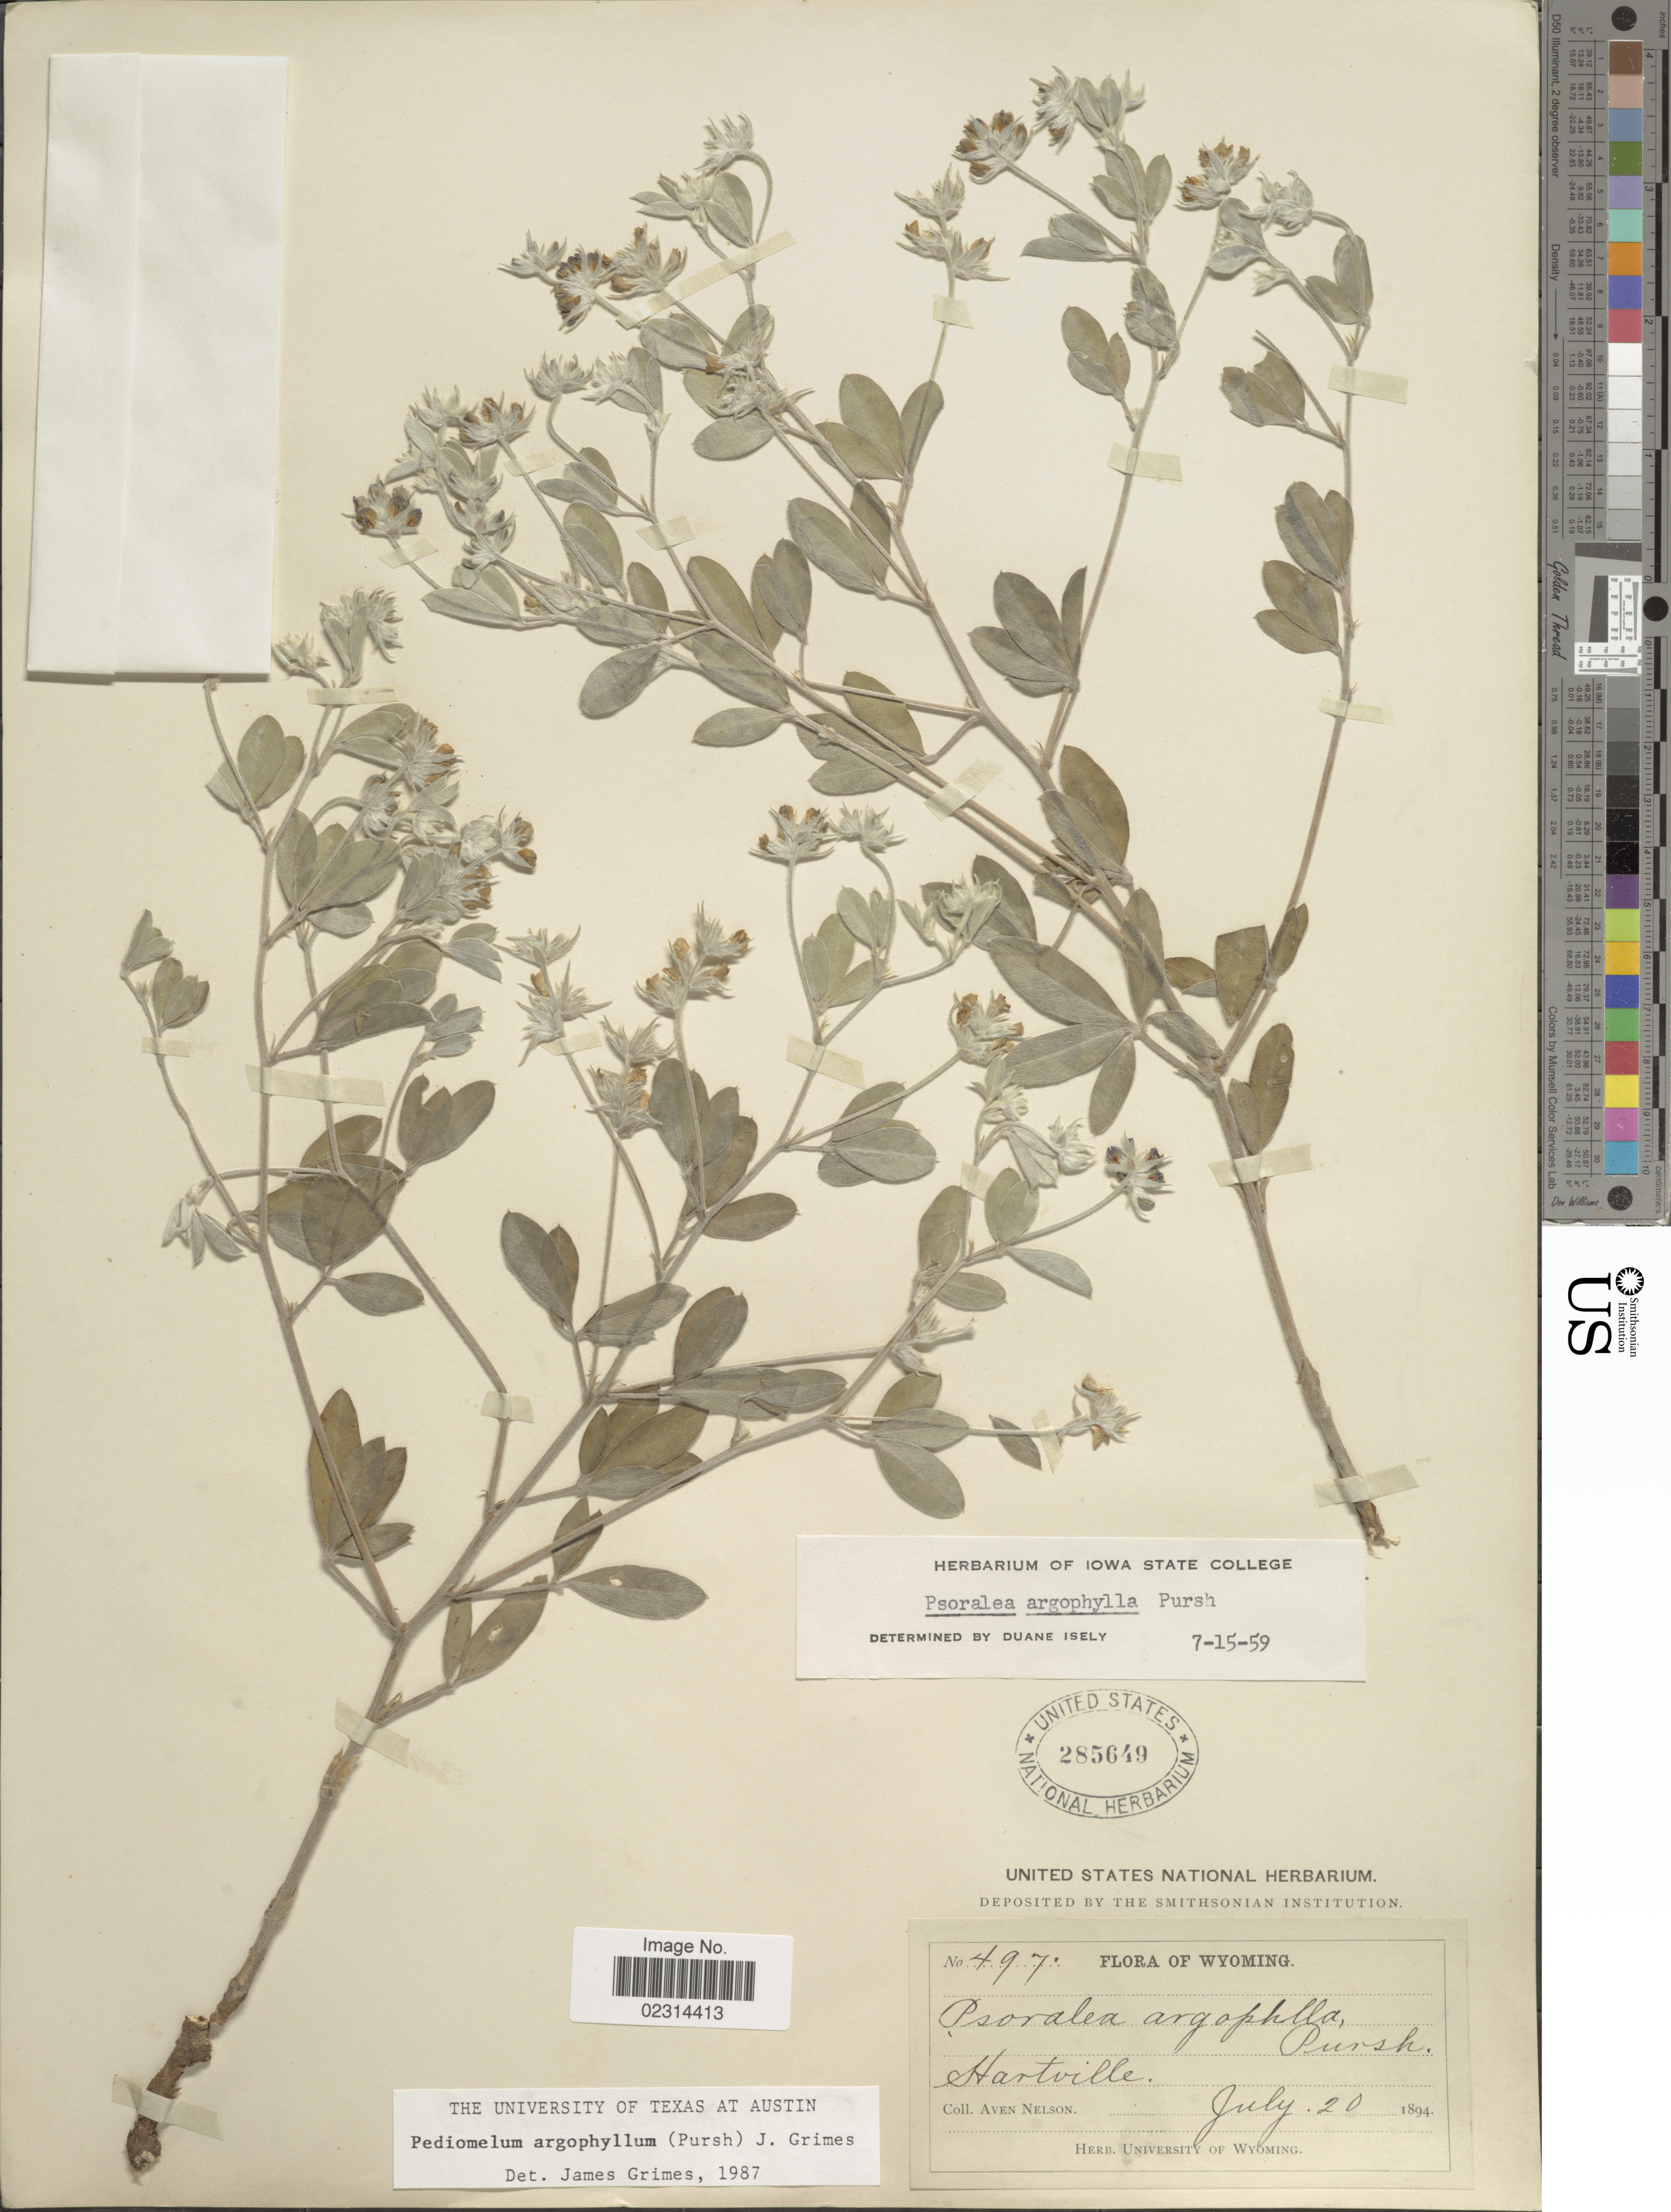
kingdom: Plantae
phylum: Tracheophyta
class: Magnoliopsida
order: Fabales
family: Fabaceae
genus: Pediomelum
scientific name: Pediomelum argophyllum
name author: (Pursh) J.W. Grimes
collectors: A. Nelson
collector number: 497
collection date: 1894-07-20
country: United States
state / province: Wyoming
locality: Hartville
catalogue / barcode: US 285649